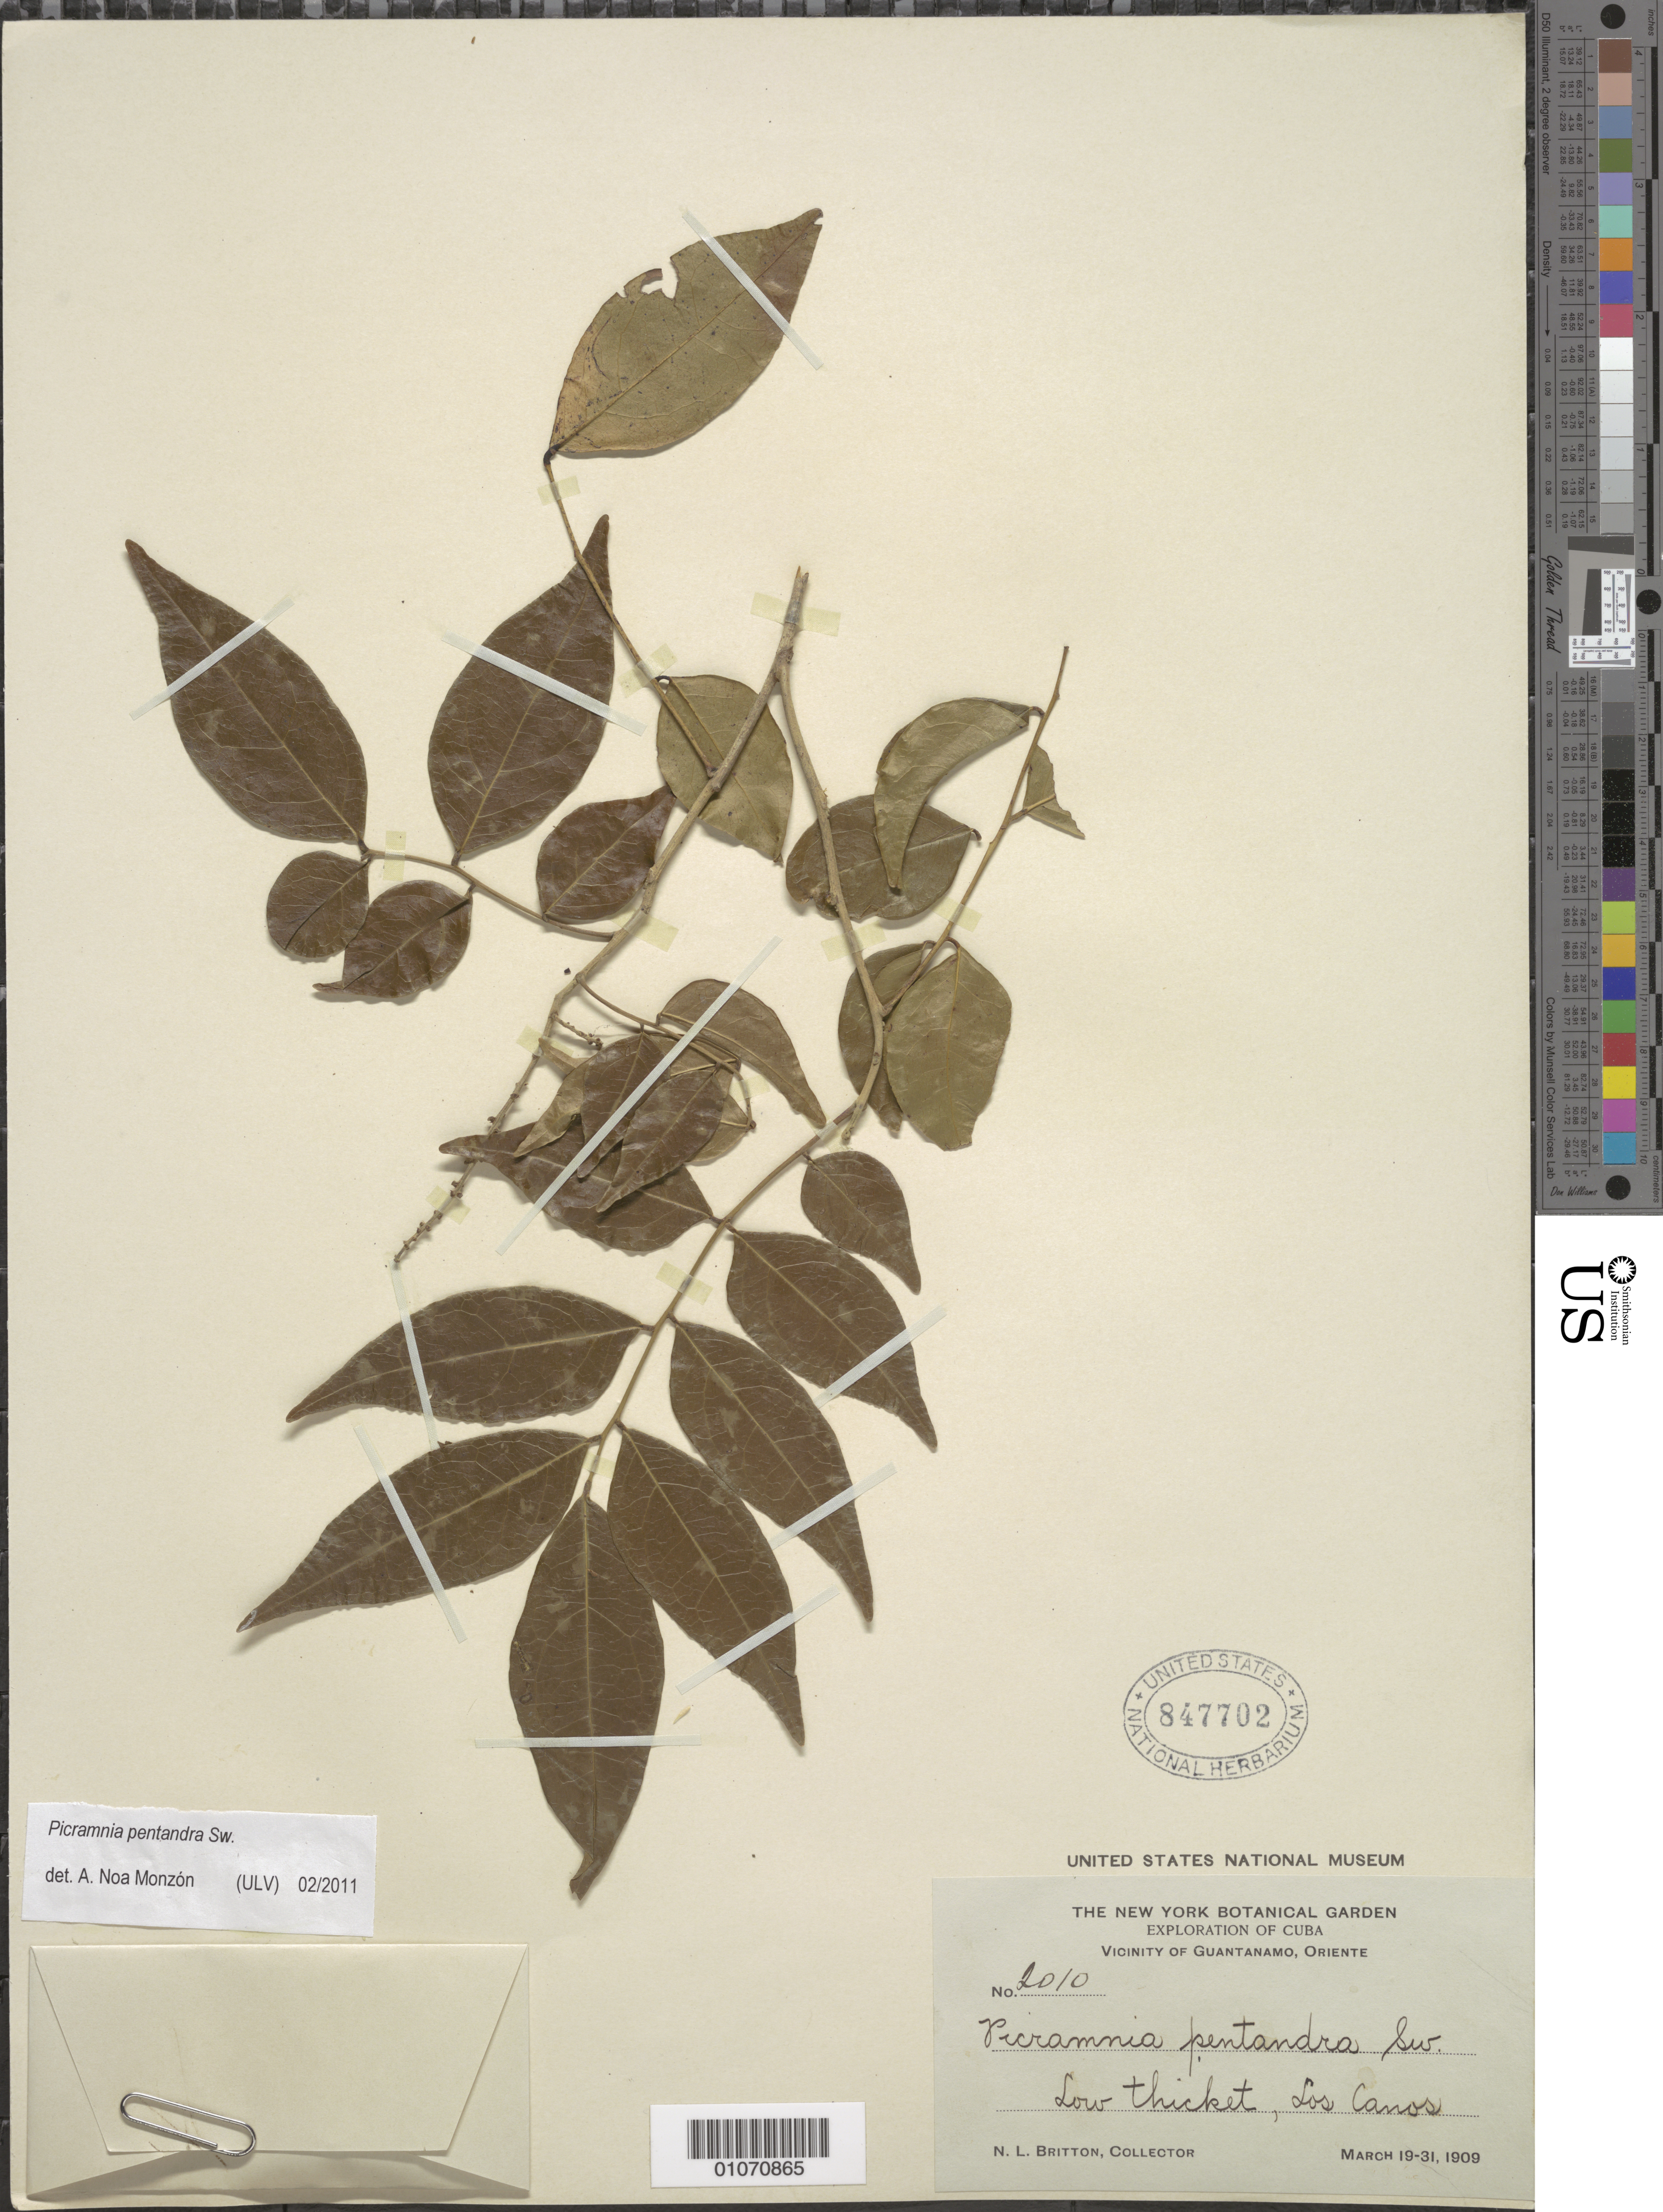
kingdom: Plantae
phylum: Tracheophyta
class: Magnoliopsida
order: Picramniales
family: Picramniaceae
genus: Picramnia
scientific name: Picramnia pentandra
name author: Sw.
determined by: Noa Monzón, A.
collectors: N. Britton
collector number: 2010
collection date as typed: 19 Mar 1909 to 31 Mar 1909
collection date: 1909-03-19/1909-03-31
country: Cuba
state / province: Guantanamo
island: Cuba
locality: Guantánamo vicinity; Los Canos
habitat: Low thicket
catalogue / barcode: US 847702